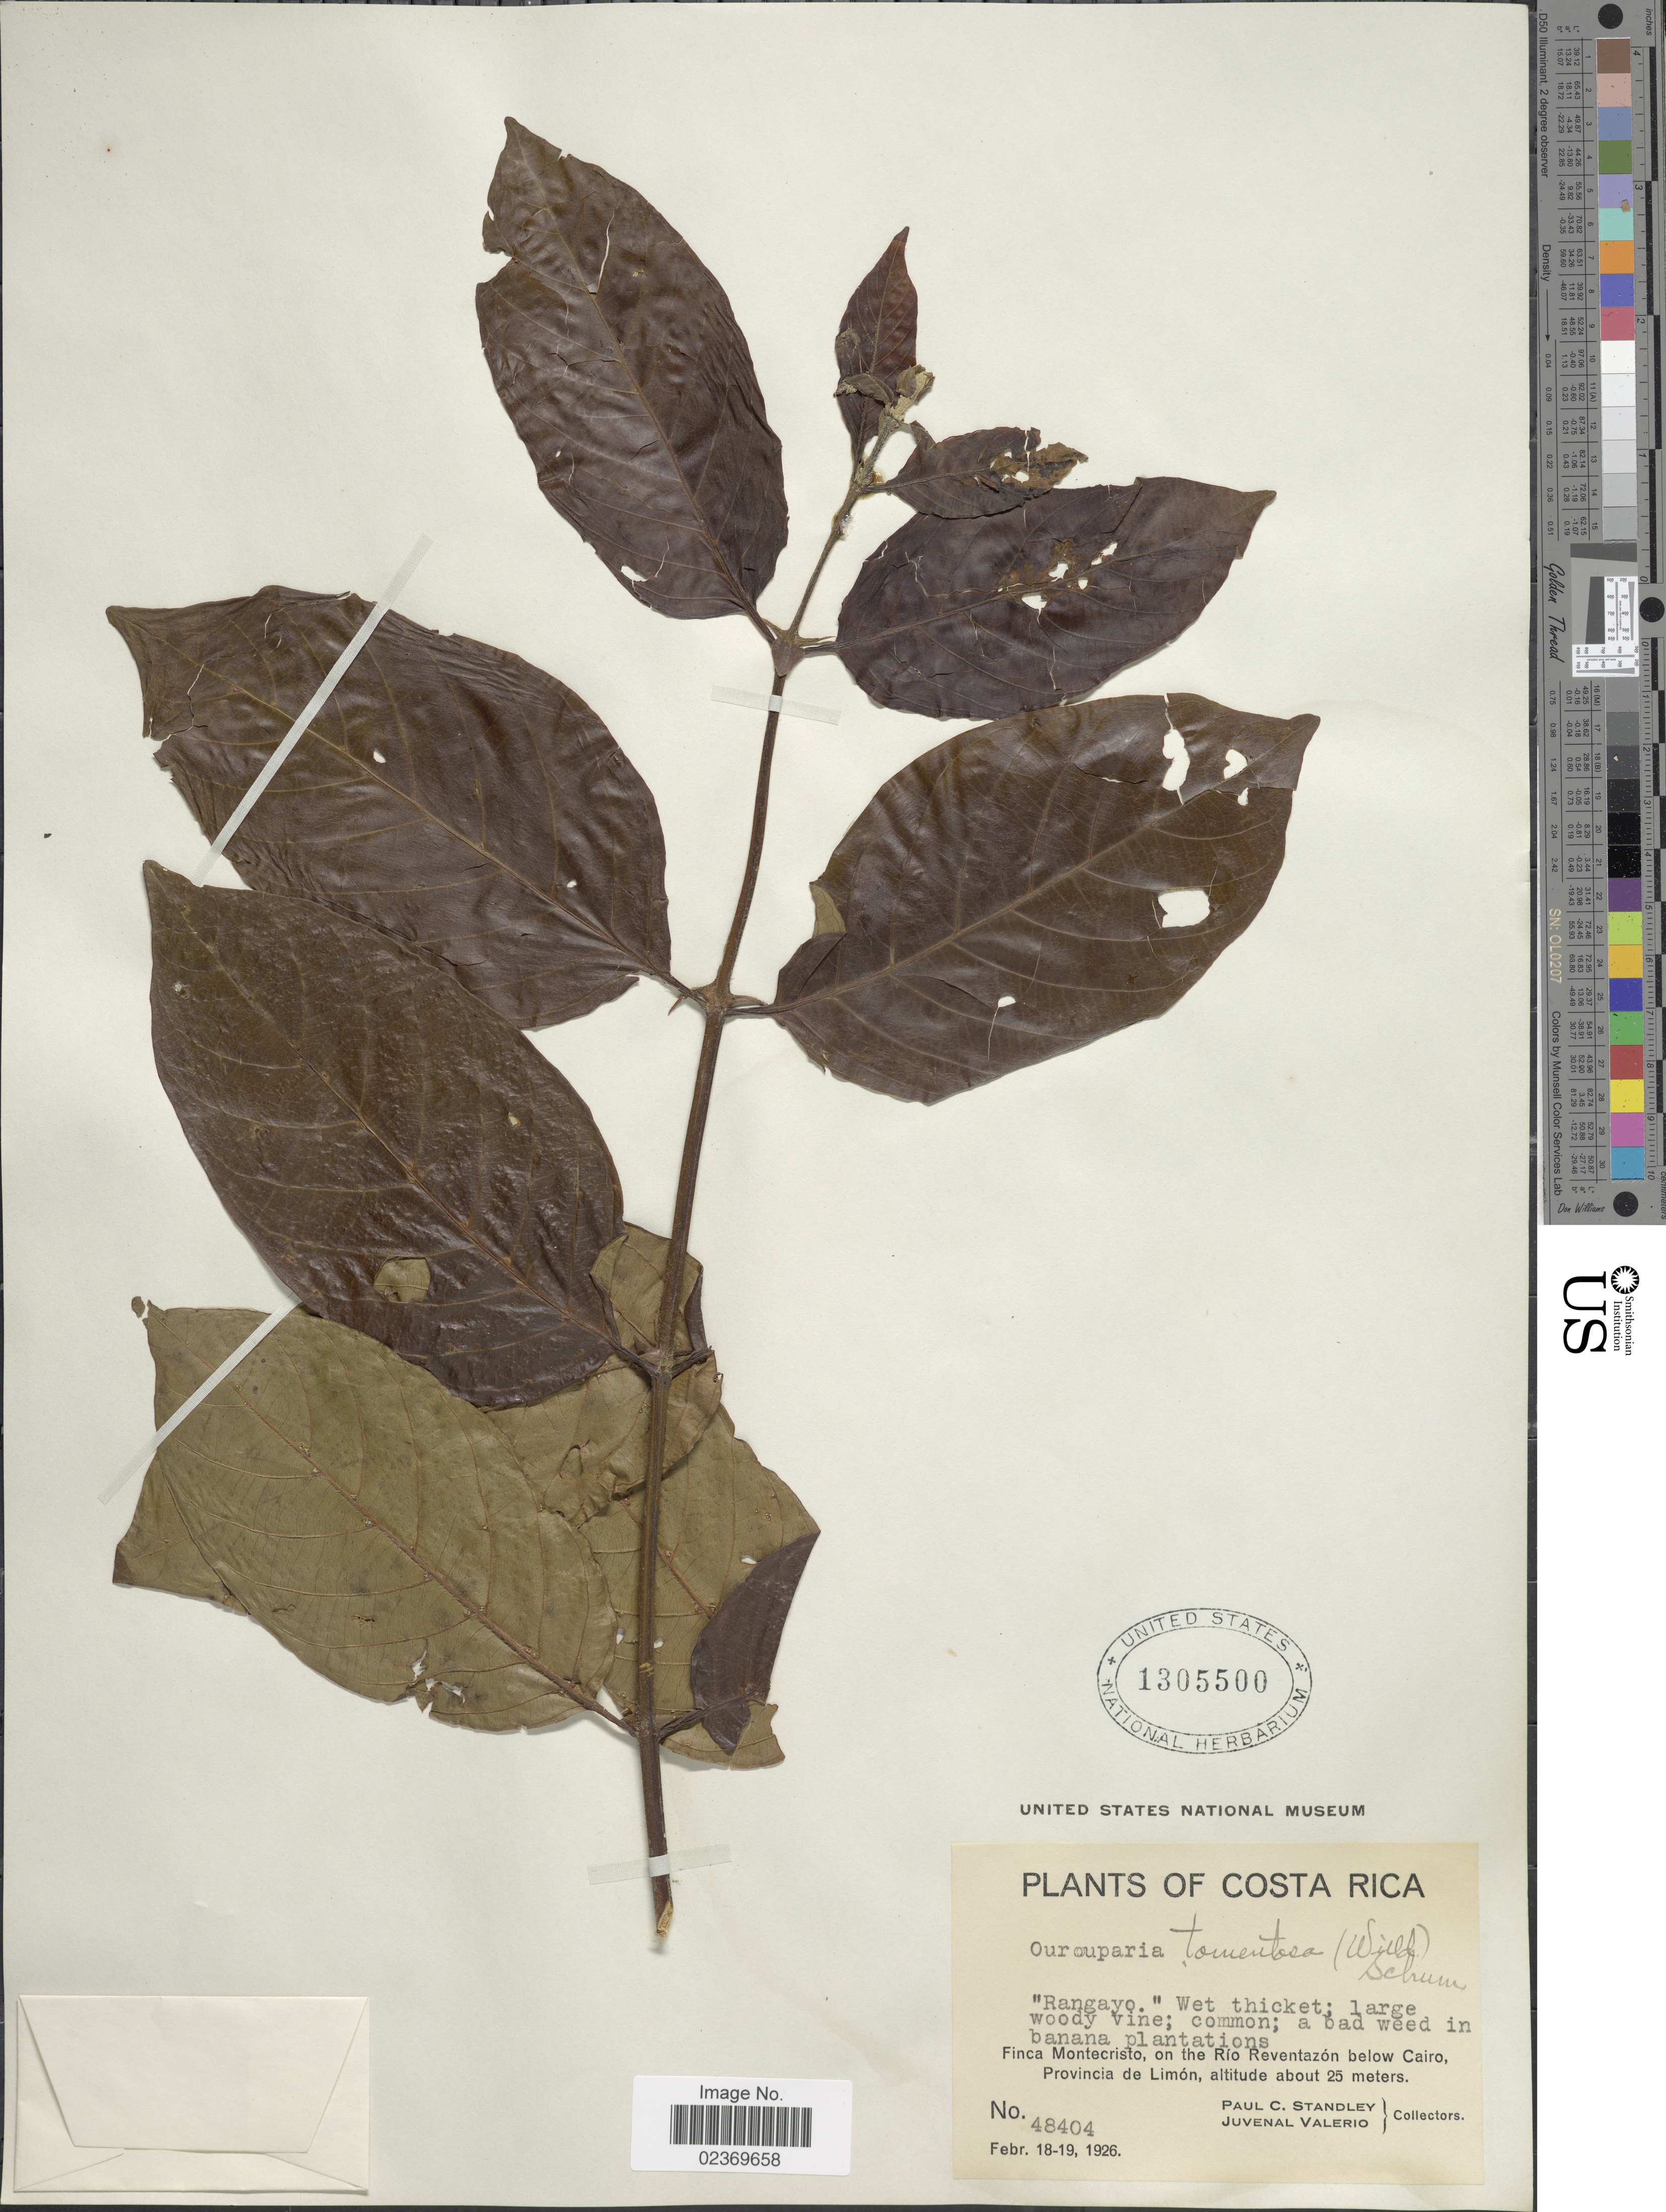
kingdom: Plantae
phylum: Tracheophyta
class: Magnoliopsida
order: Gentianales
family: Rubiaceae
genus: Uncaria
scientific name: Uncaria tomentosa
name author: (Willd. ex Roem. & Schult.) DC.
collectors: P. C. Standley & J. Valerio R.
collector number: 48404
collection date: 1926-02-18/1926-02-19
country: Costa Rica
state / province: Limón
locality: Finca Montecristo, on the Rio Reventazon below Cairo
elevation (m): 25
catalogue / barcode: US 1305500